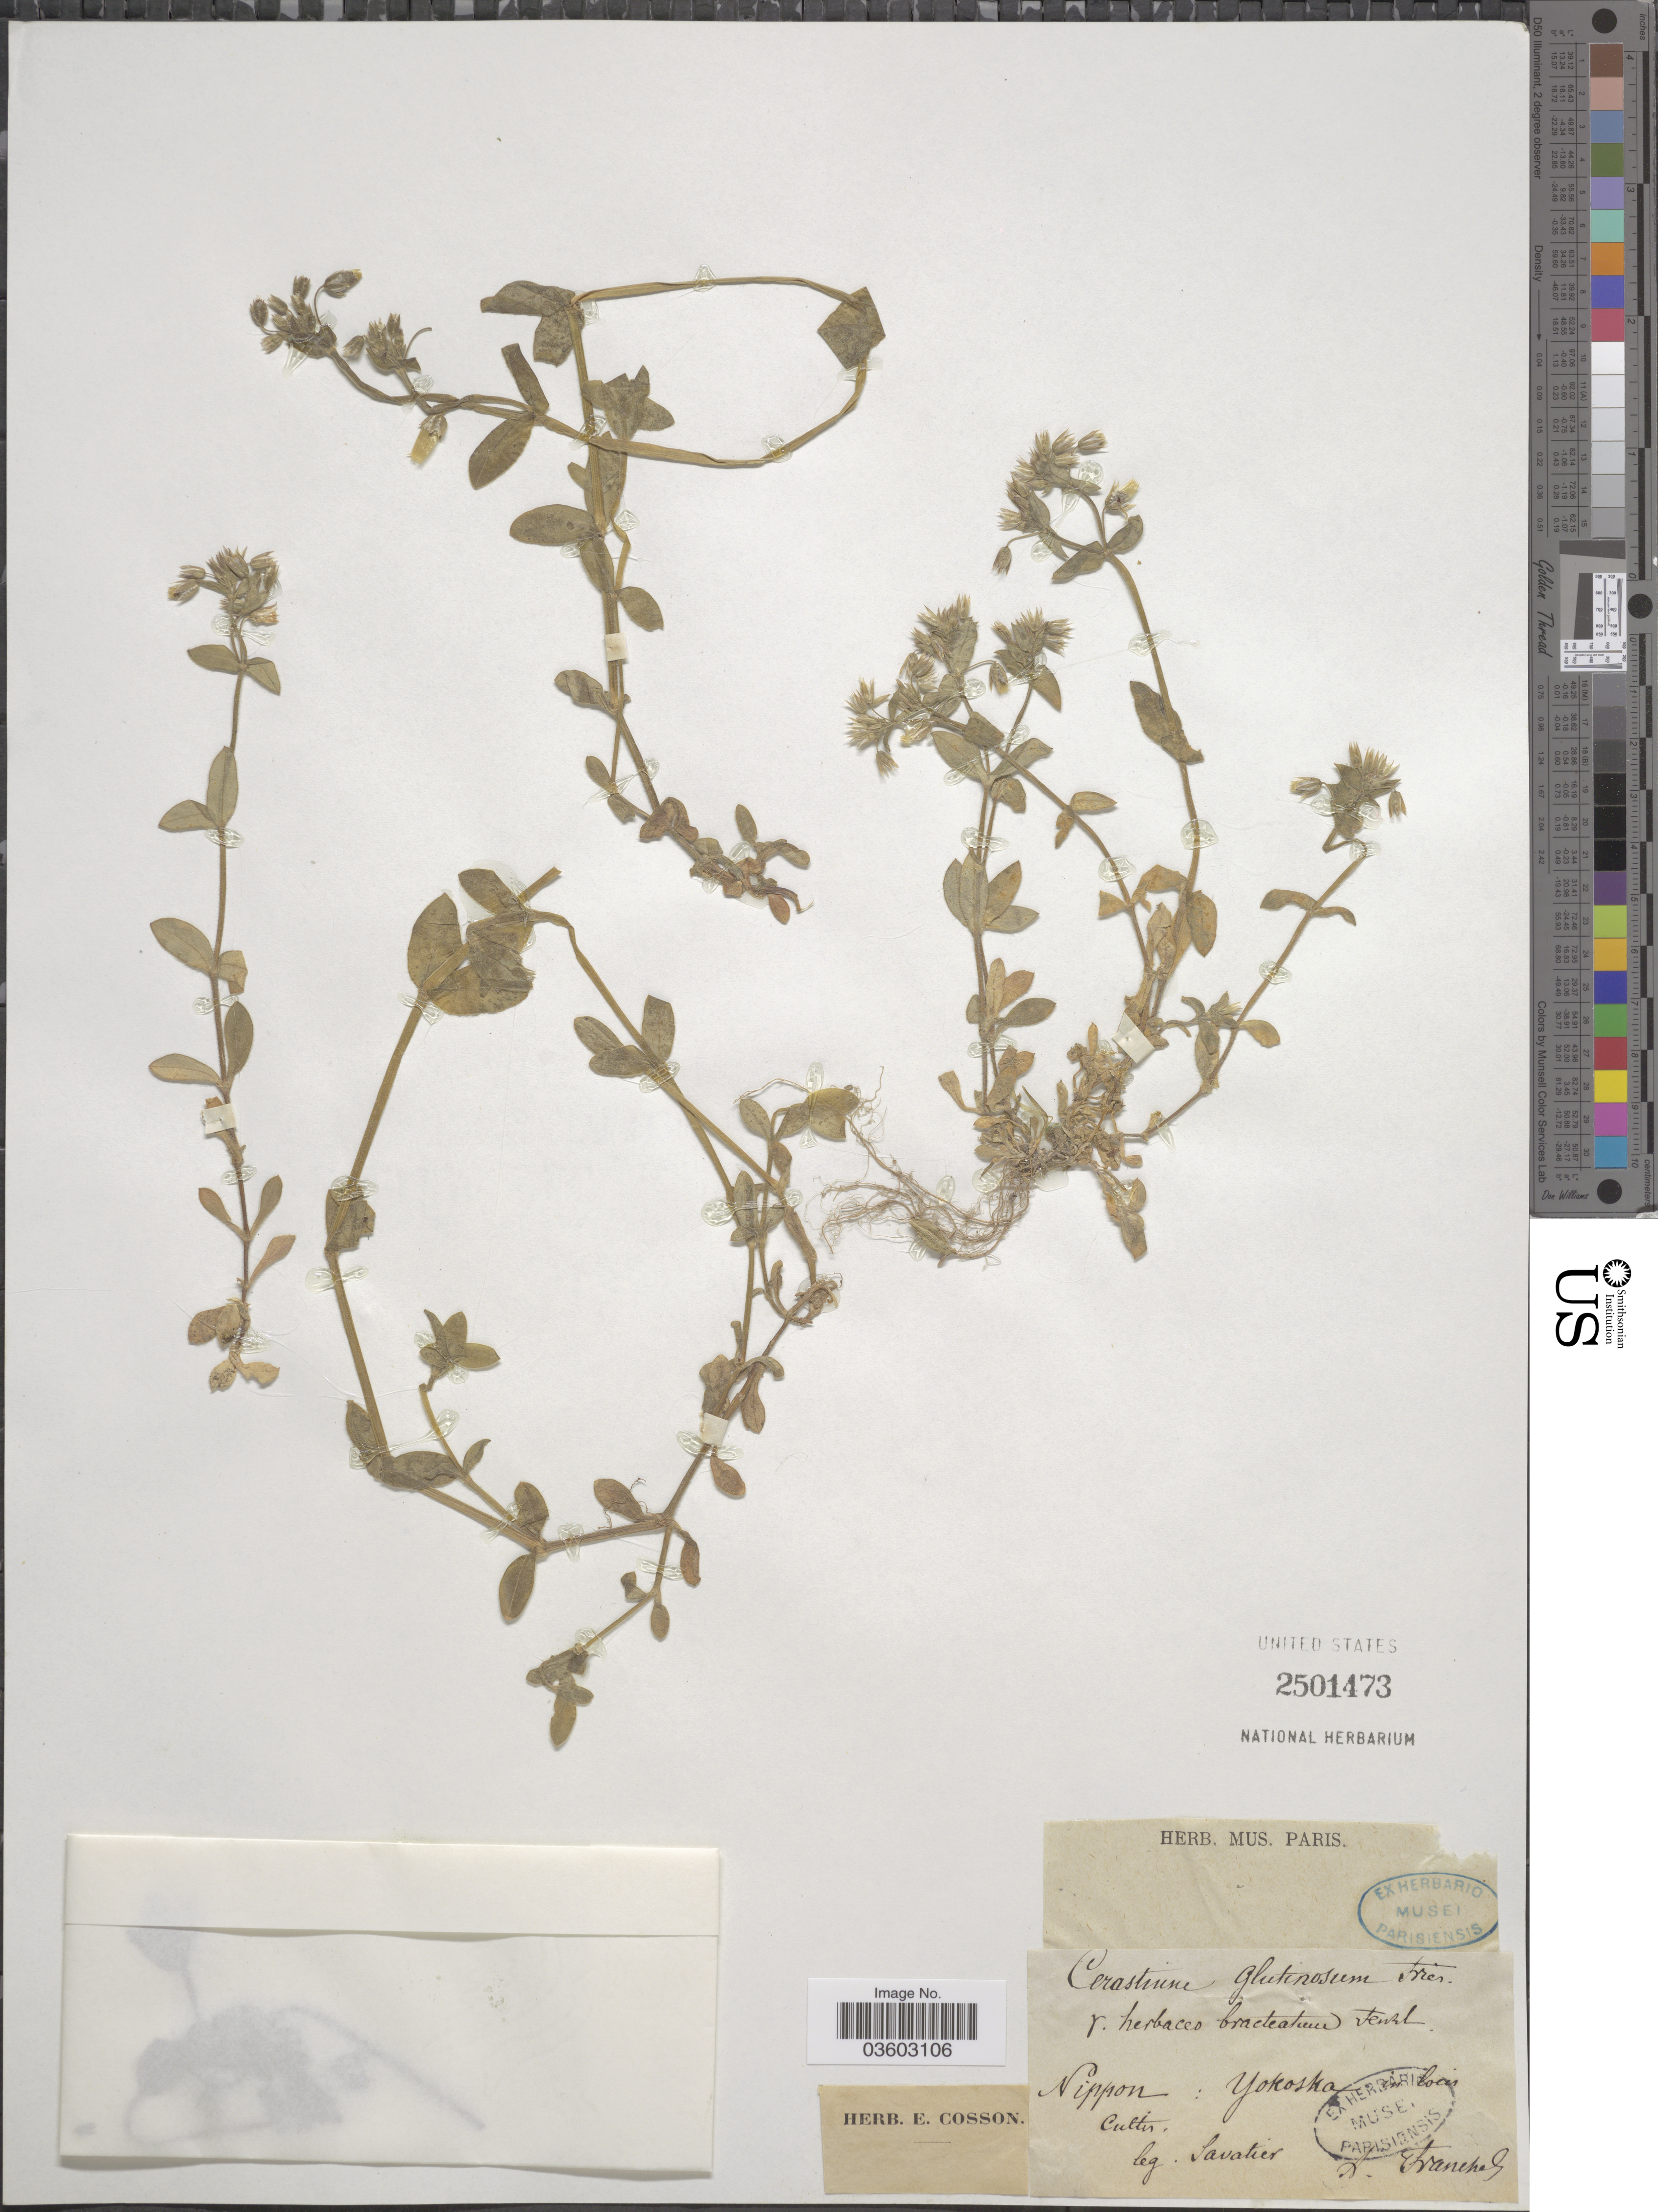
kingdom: Plantae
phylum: Tracheophyta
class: Magnoliopsida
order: Caryophyllales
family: Caryophyllaceae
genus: Cerastium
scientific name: Cerastium glutinosum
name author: Fr. a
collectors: Savatier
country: Japan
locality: Nippon: Yokoska.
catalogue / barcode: US 2501473